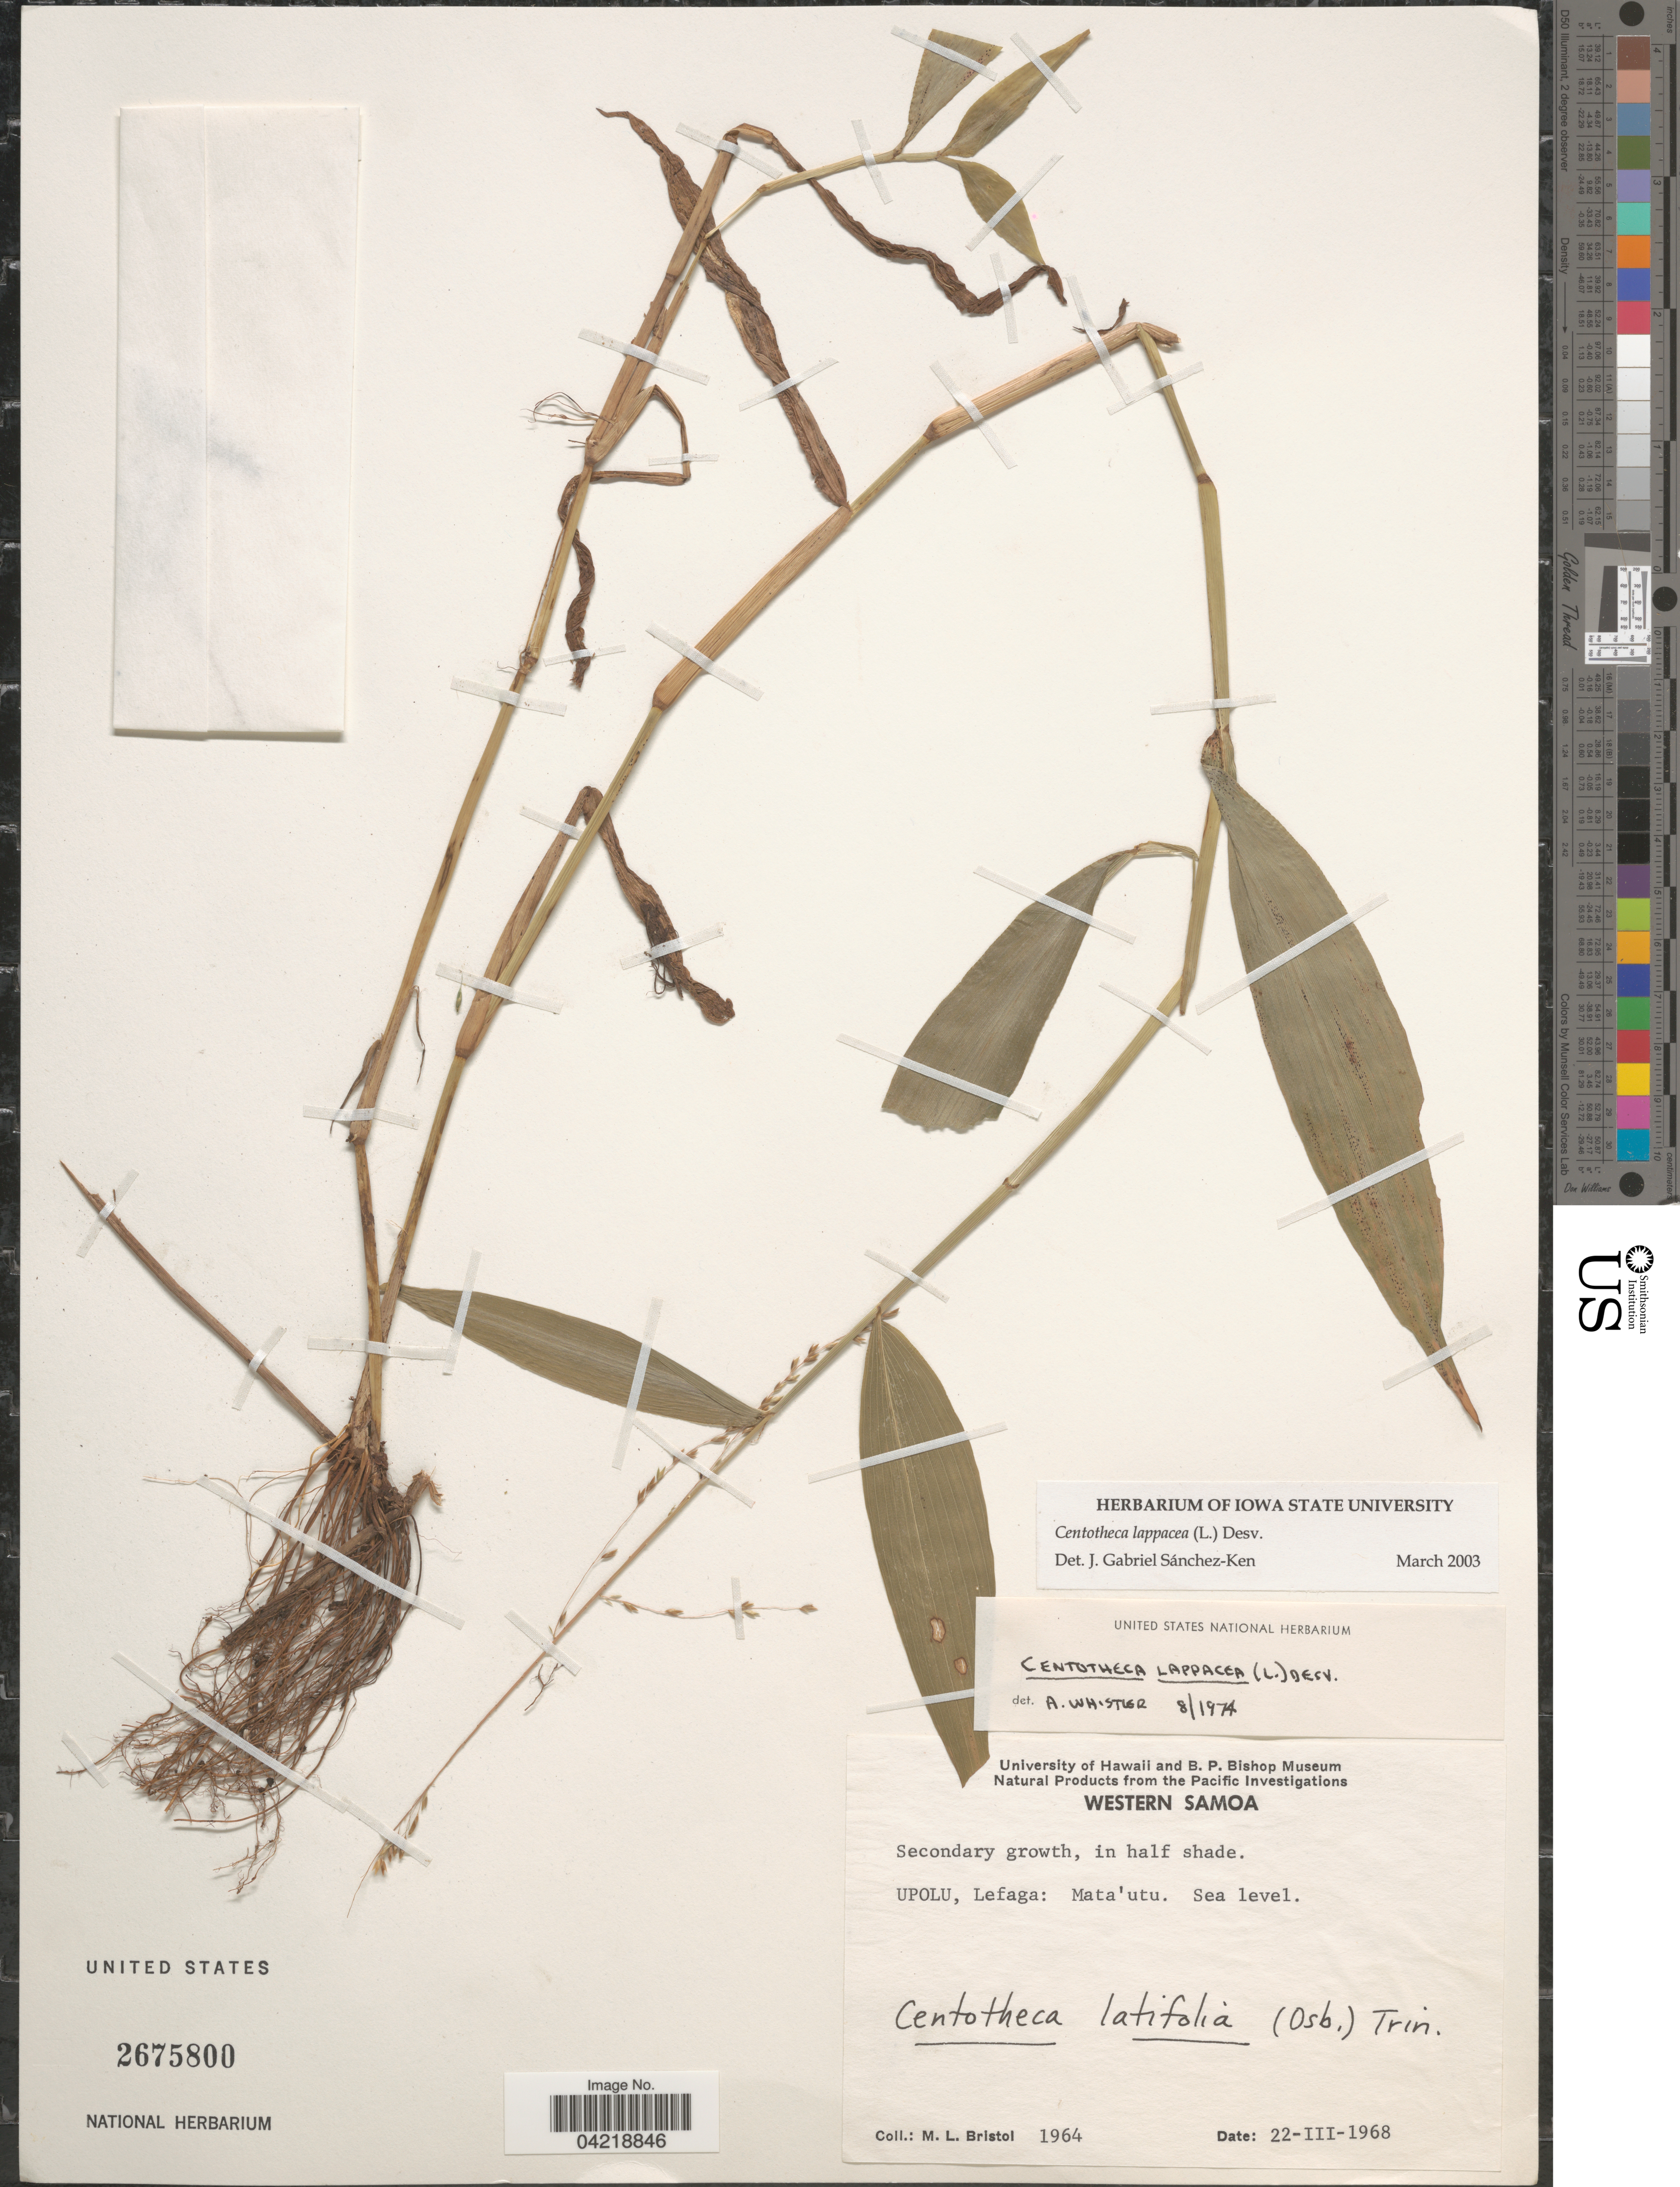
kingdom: Plantae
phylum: Tracheophyta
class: Liliopsida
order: Poales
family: Poaceae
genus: Centotheca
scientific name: Centotheca lappacea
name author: (L.) Desv.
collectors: M. L. Bristol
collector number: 1964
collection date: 1968-03-22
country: Samoa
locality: Upolu, Lefaga: Mata'utu.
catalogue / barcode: US 2675800